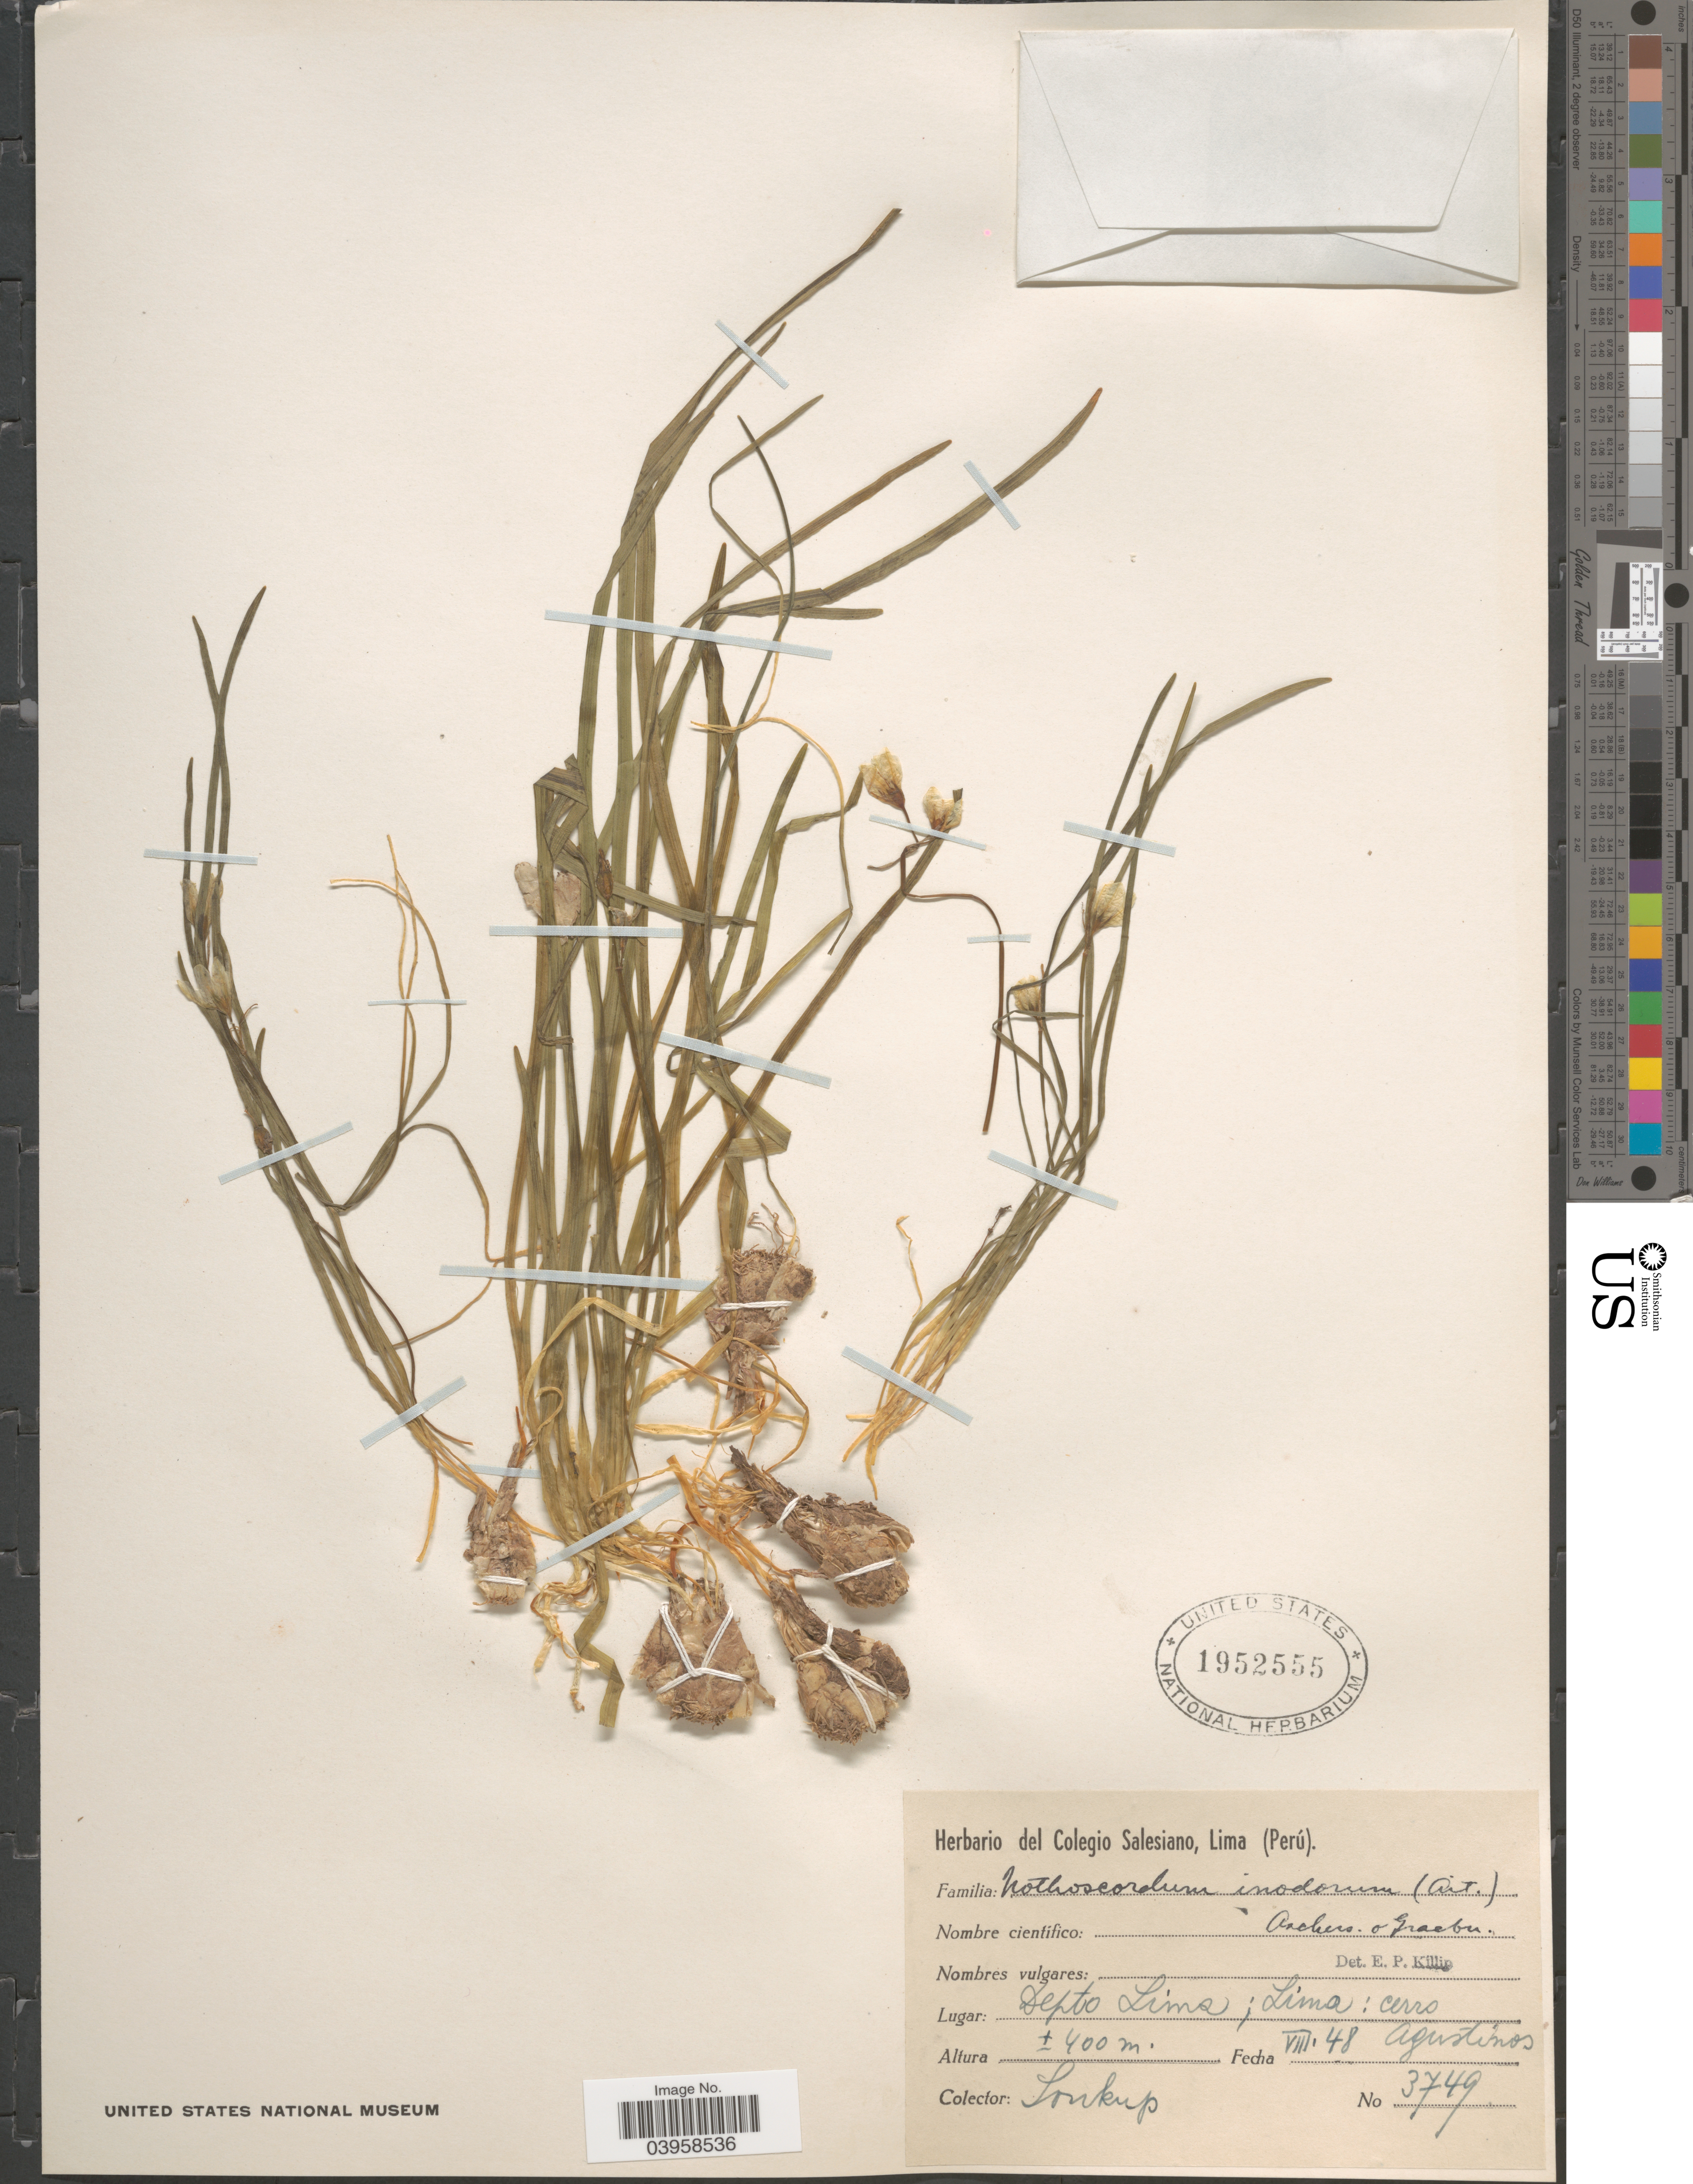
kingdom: Plantae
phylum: Tracheophyta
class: Liliopsida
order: Asparagales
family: Amaryllidaceae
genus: Nothoscordum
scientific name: Nothoscordum inodorum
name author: (Aiton) G. Nicholson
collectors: -- Soukup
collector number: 3749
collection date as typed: Transcribed d/m/y: /8/48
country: Peru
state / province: Lima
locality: Depto Lima; Lima: cerro Agustinos.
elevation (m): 400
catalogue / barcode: US 1952555